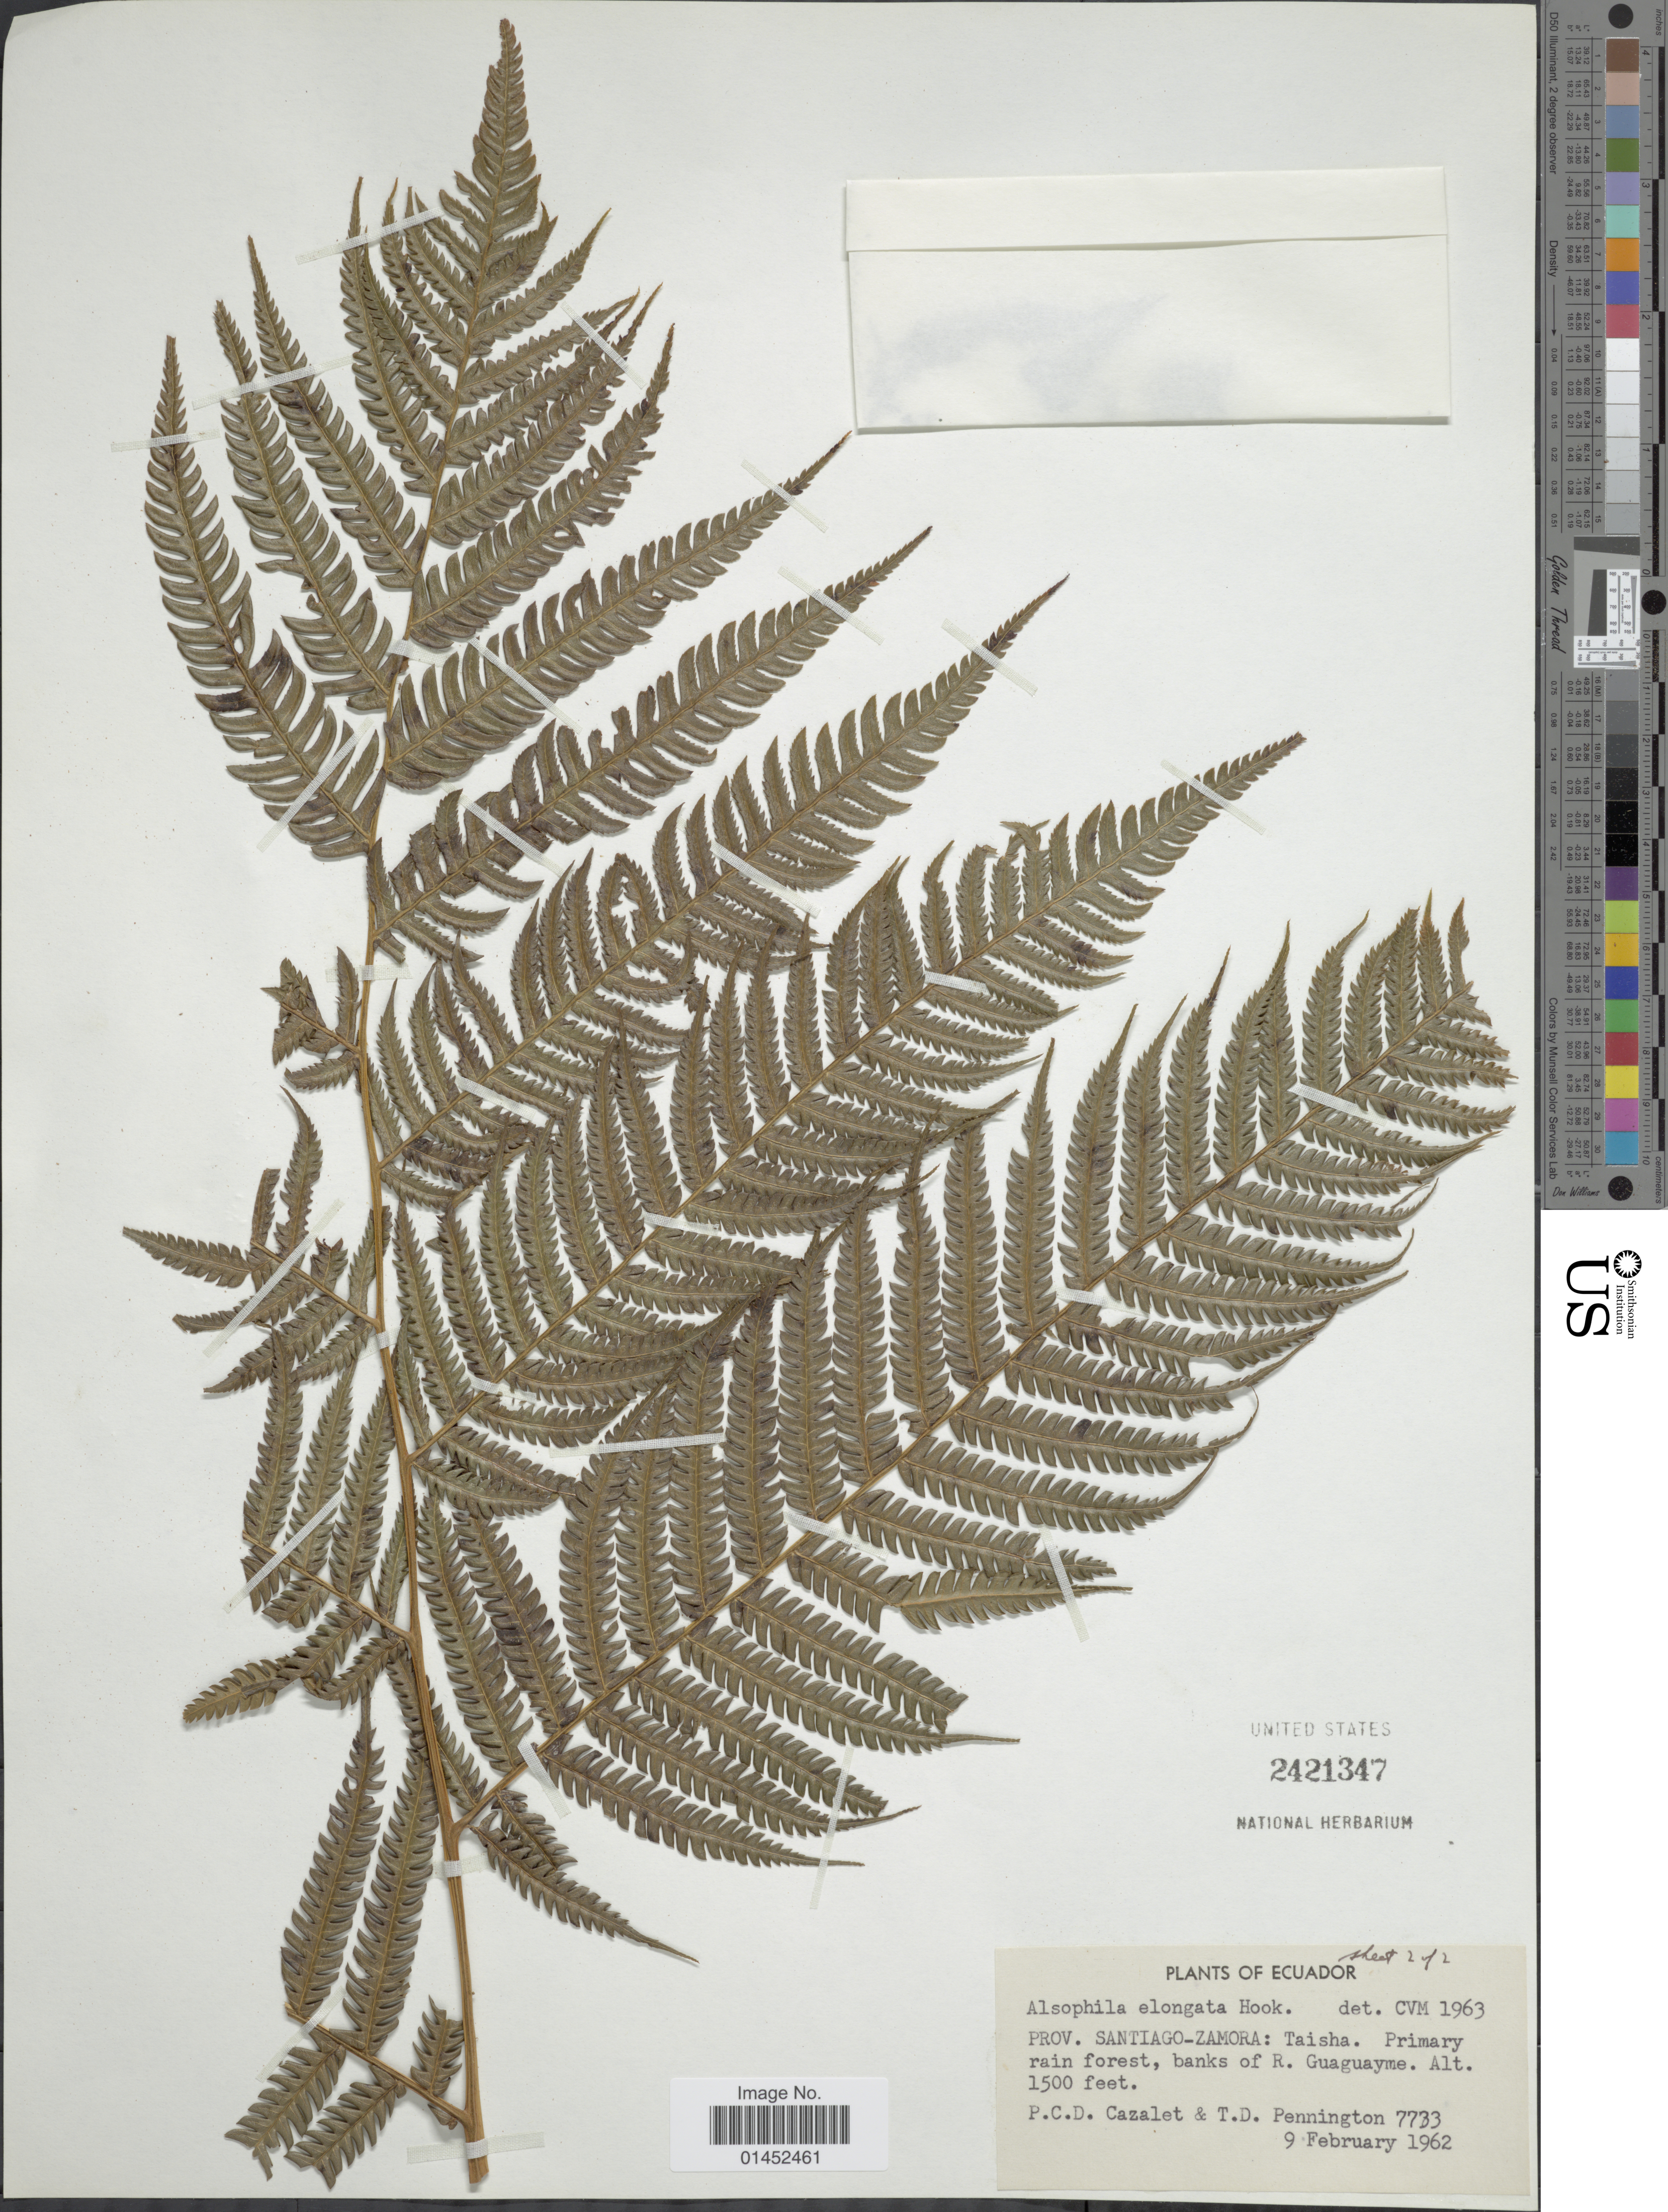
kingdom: Plantae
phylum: Tracheophyta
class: Polypodiopsida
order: Cyatheales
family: Cyatheaceae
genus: Cyathea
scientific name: Cyathea poeppigii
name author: (Hook.) Domin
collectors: P. C. D. Cazalet & T. D. Pennington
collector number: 7733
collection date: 1962-02-09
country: Ecuador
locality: Prov. Santiago-Zamora: Taisha. Primary rain forest, banks of R. Guaguayme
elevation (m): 457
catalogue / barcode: US 2421347